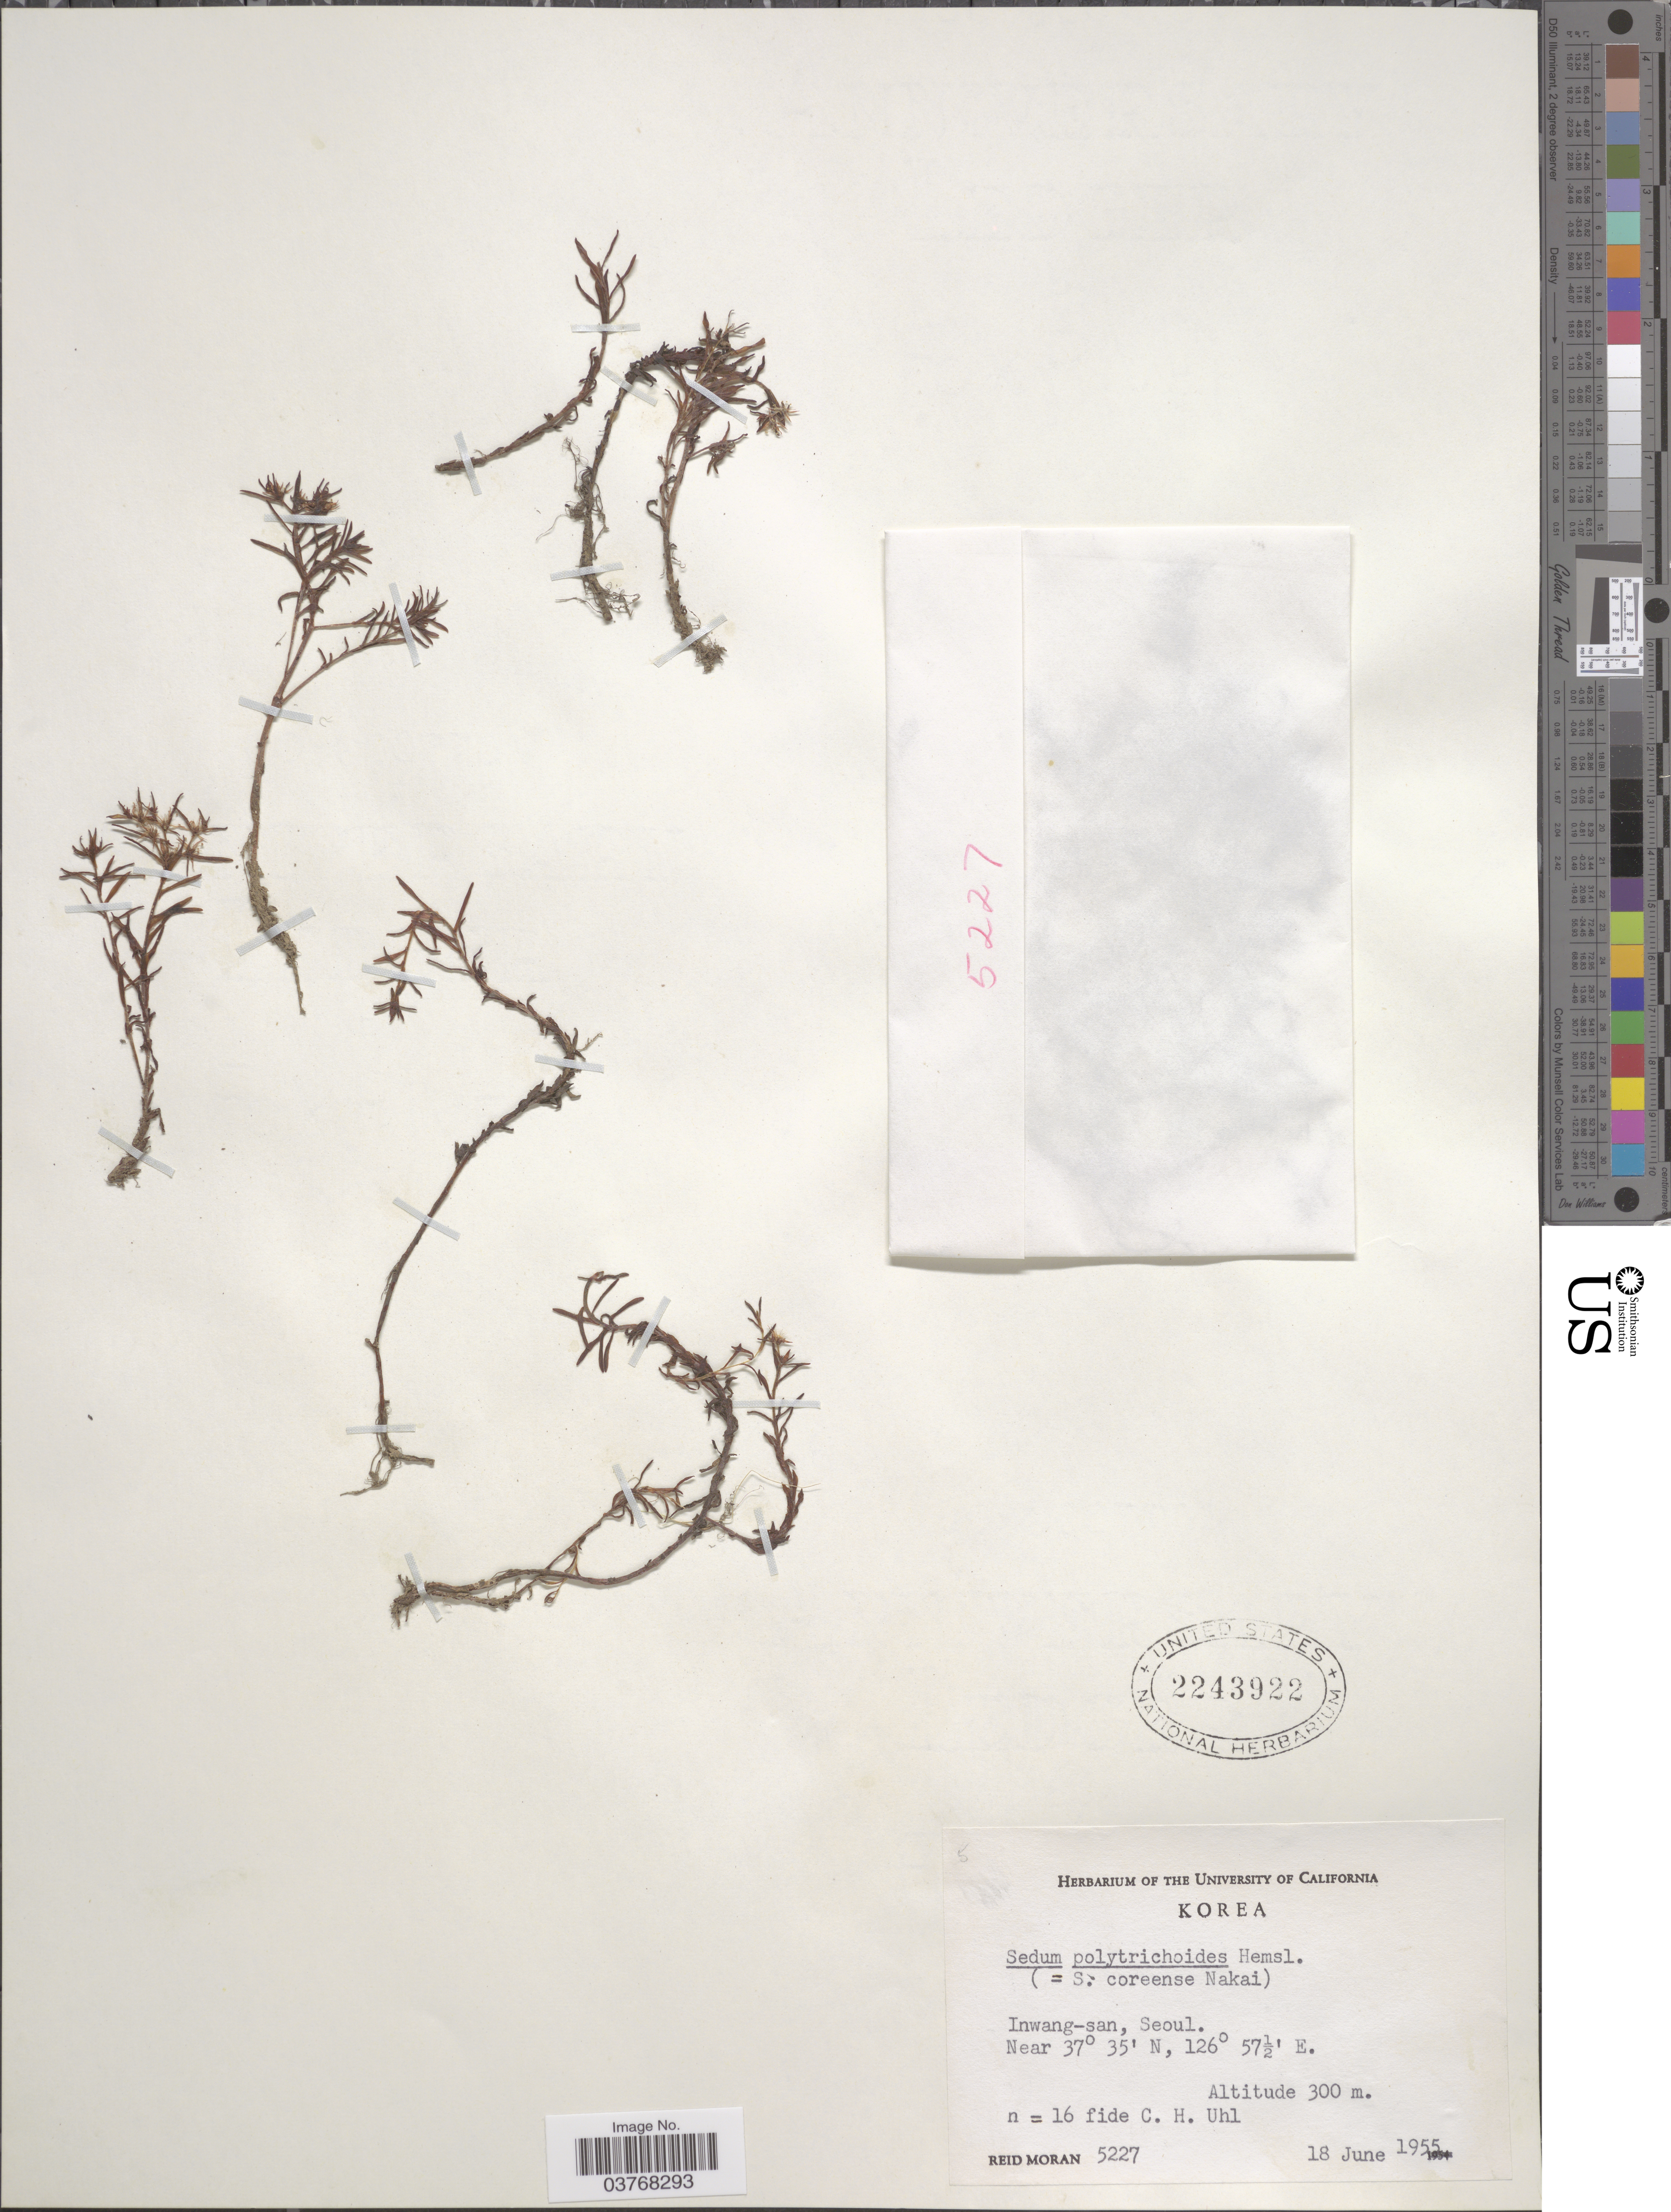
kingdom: Plantae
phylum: Tracheophyta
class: Magnoliopsida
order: Saxifragales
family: Crassulaceae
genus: Sedum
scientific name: Sedum polytrichoides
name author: Hemsl.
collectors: R. Moran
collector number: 5227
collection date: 1955-06-18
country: South Korea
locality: Inwang-san, Seoul.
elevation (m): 300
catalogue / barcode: US 2243922